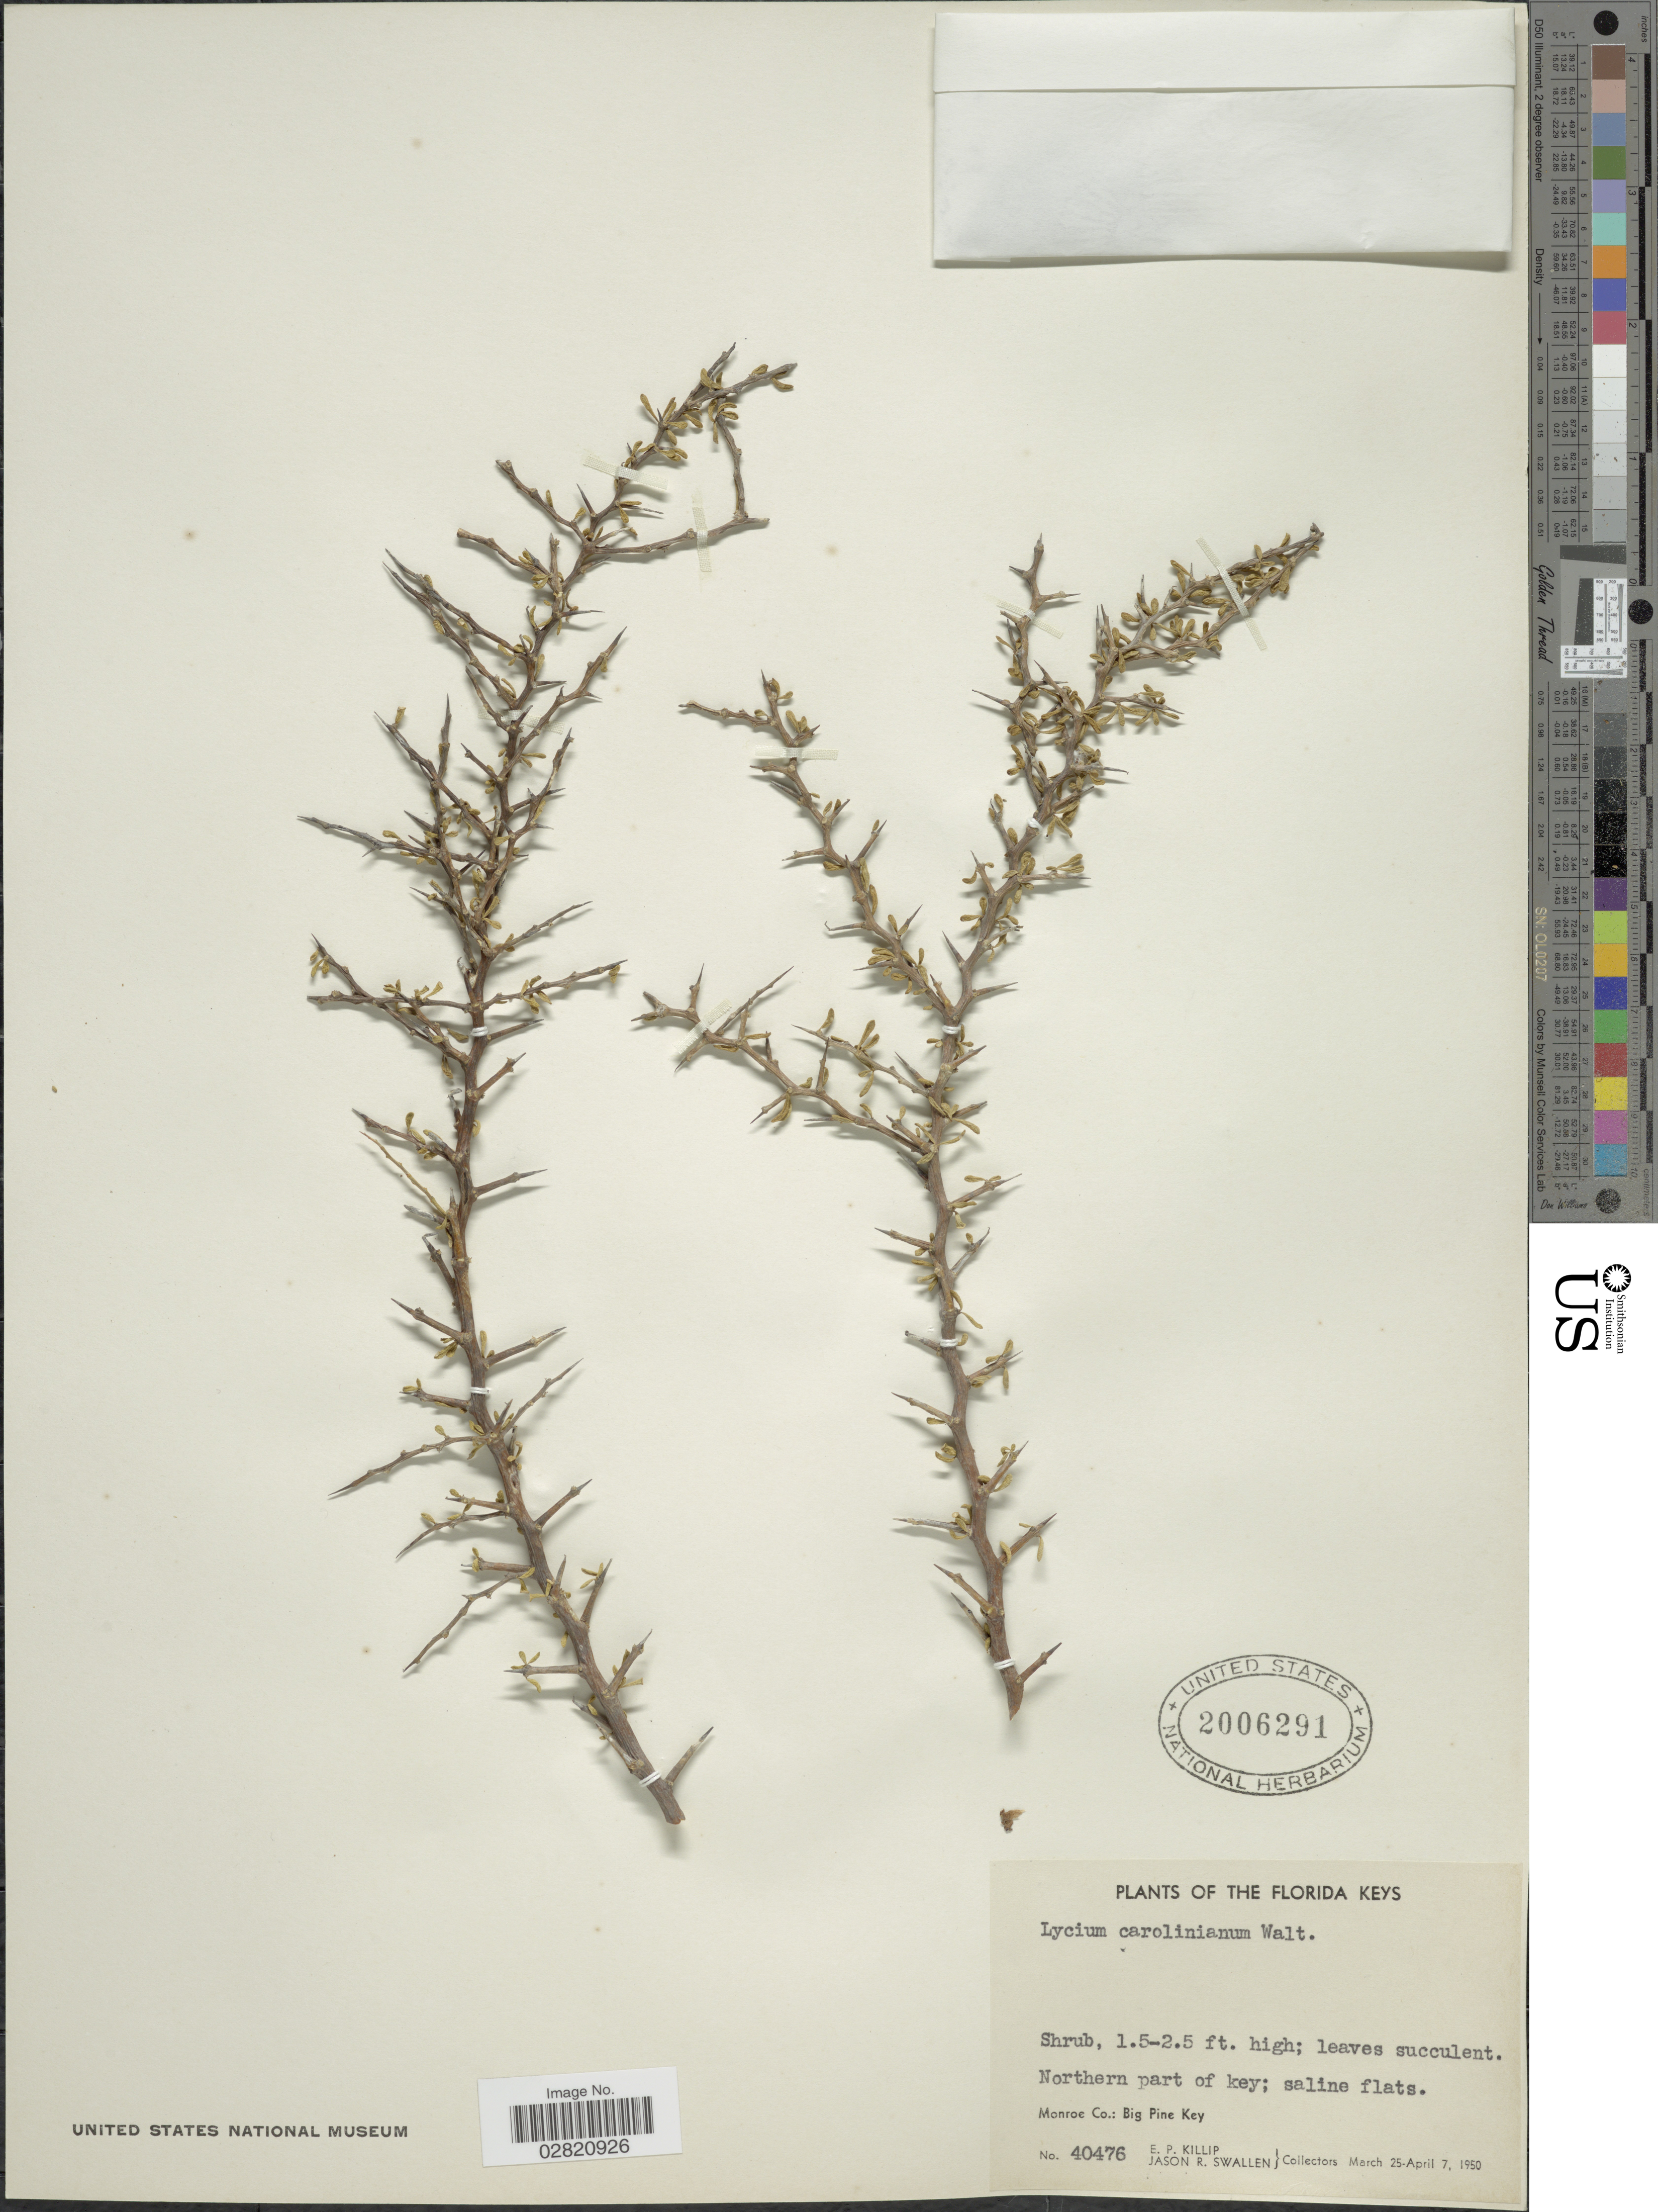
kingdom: Plantae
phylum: Tracheophyta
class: Magnoliopsida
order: Solanales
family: Solanaceae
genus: Lycium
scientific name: Lycium carolinianum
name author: Walter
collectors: E. P. Killip & J. R. Swallen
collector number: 40476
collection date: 1950-03-25/1950-04-07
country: United States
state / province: Florida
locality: The Florida Keys, Northern part of key, Monroe Co.: Big Pine Key.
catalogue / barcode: US 2006291